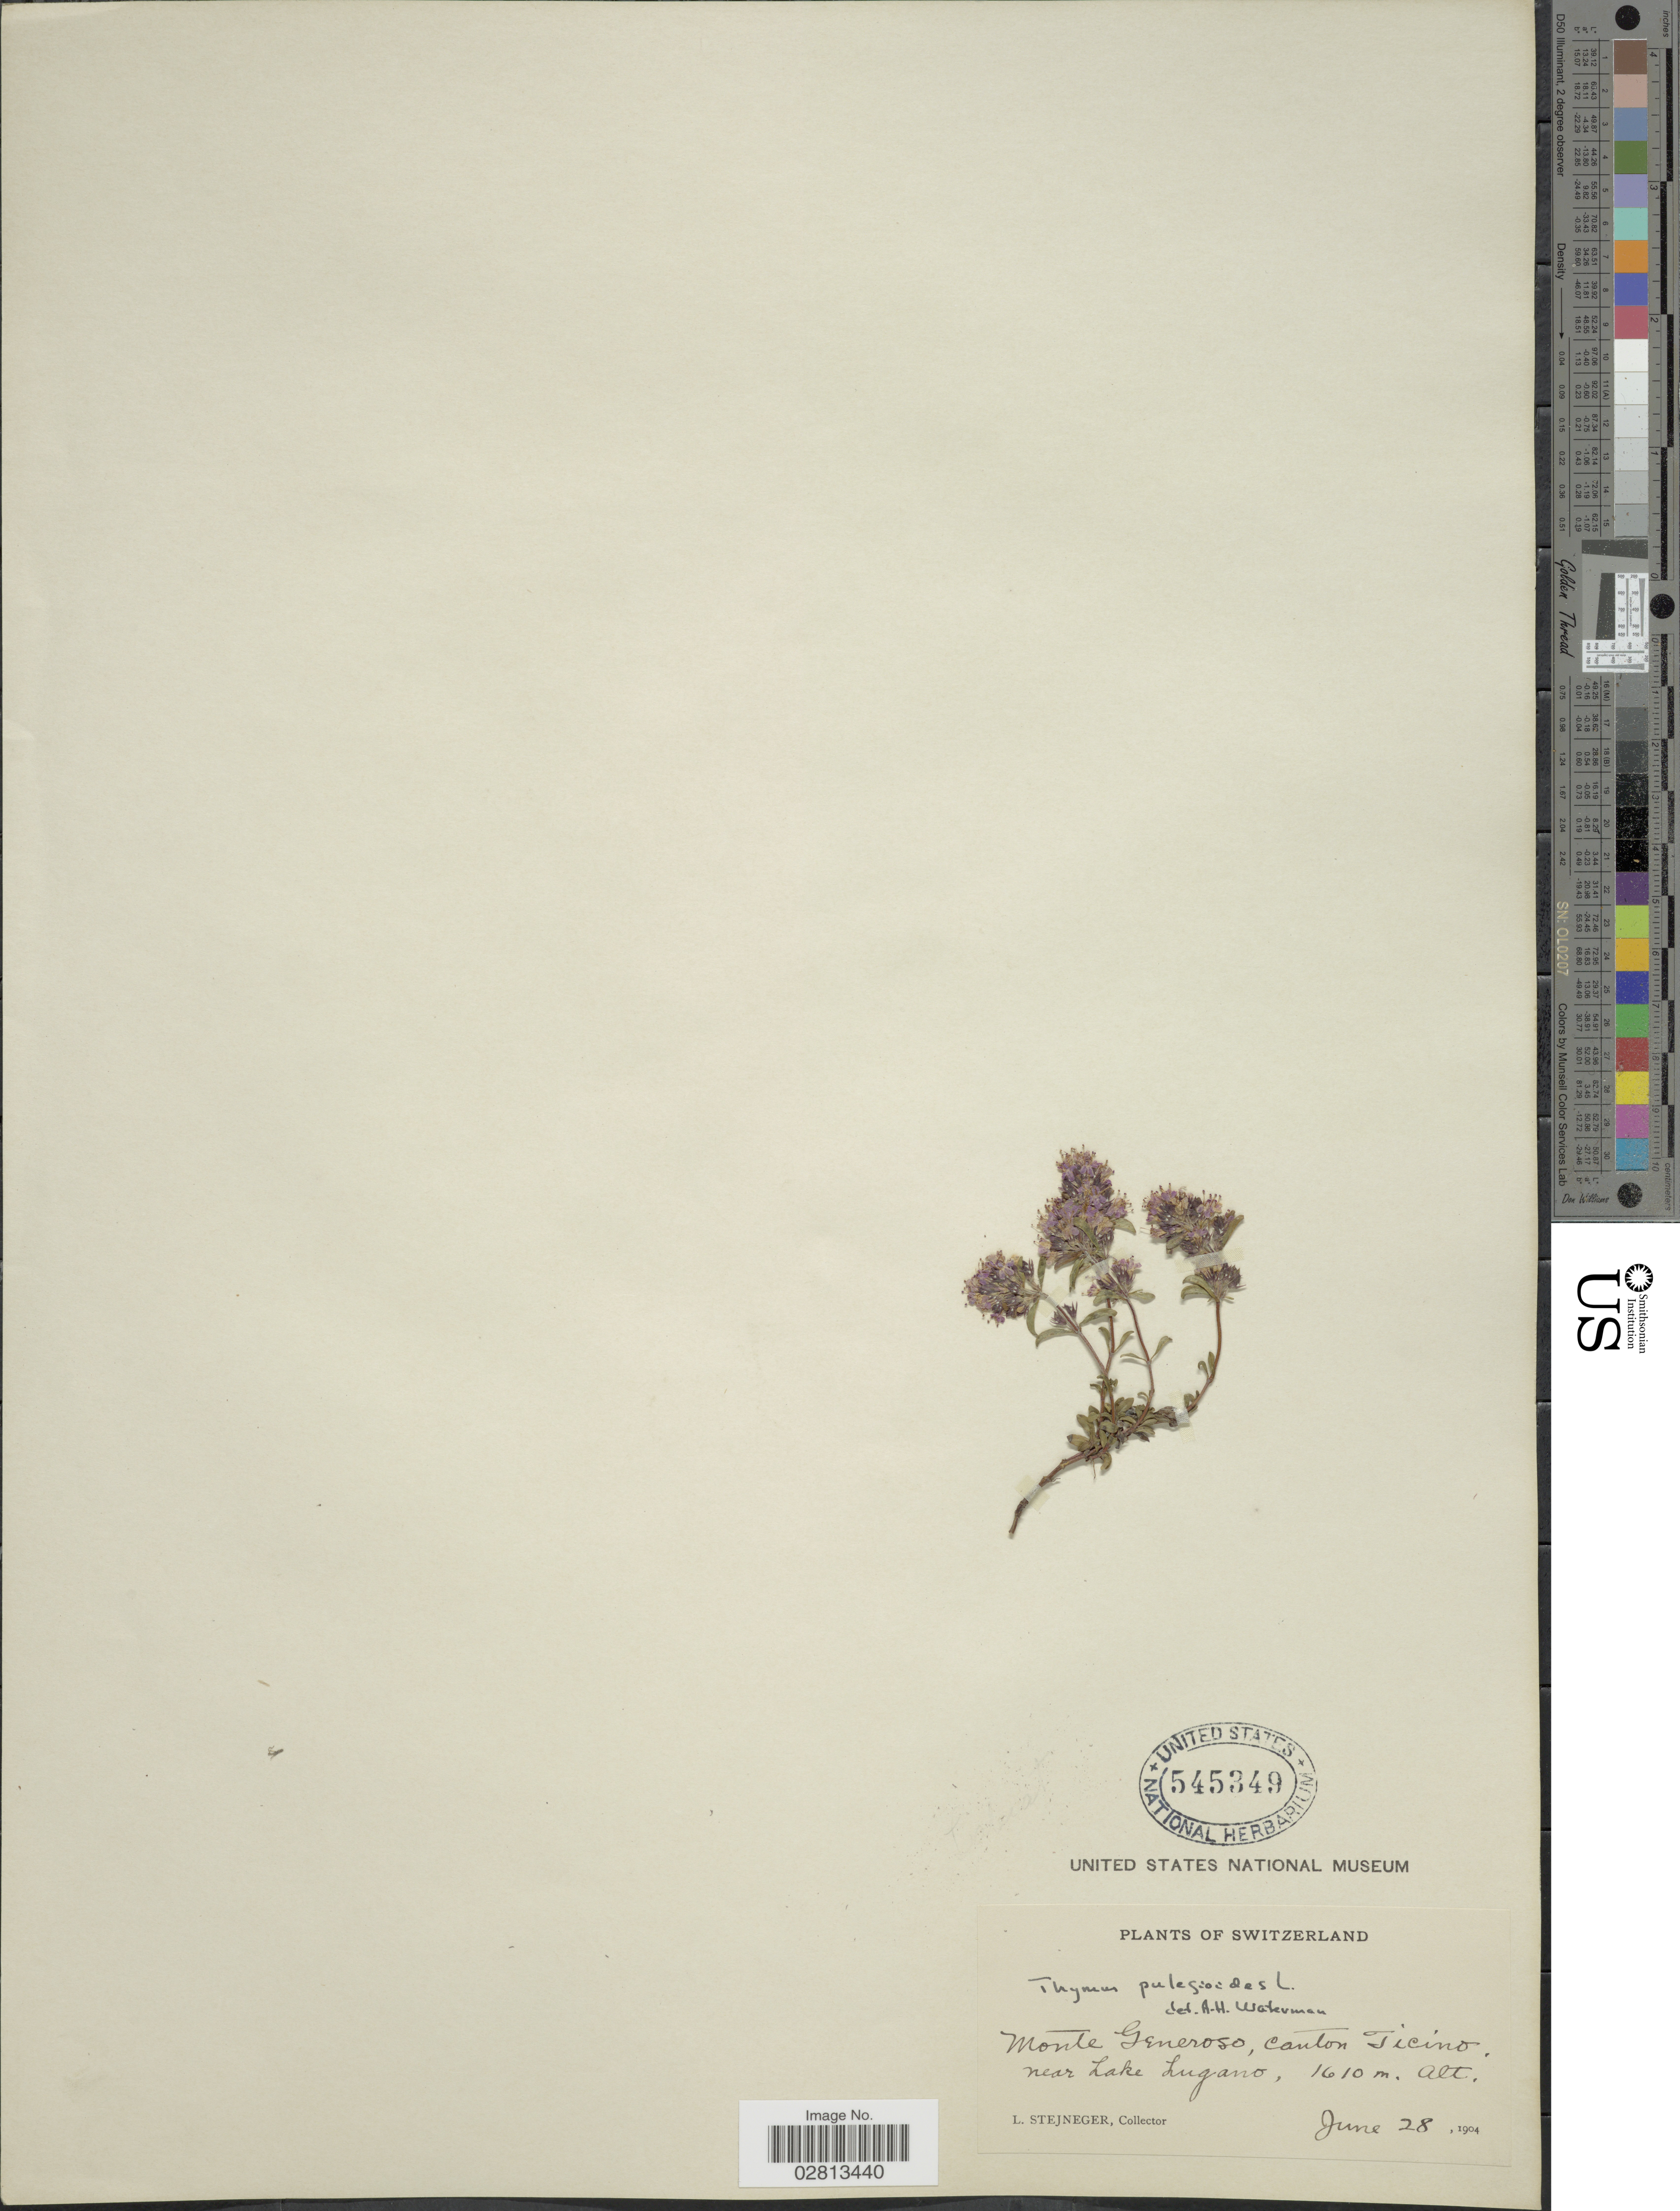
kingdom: Plantae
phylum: Tracheophyta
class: Magnoliopsida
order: Lamiales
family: Lamiaceae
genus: Thymus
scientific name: Thymus pulegioides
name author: L.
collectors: L. Stejneger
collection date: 1904-06-28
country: Switzerland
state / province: Ticino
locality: Monte Generoso, canton Ticino. near Lake Lugano.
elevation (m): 1610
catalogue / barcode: US 545349